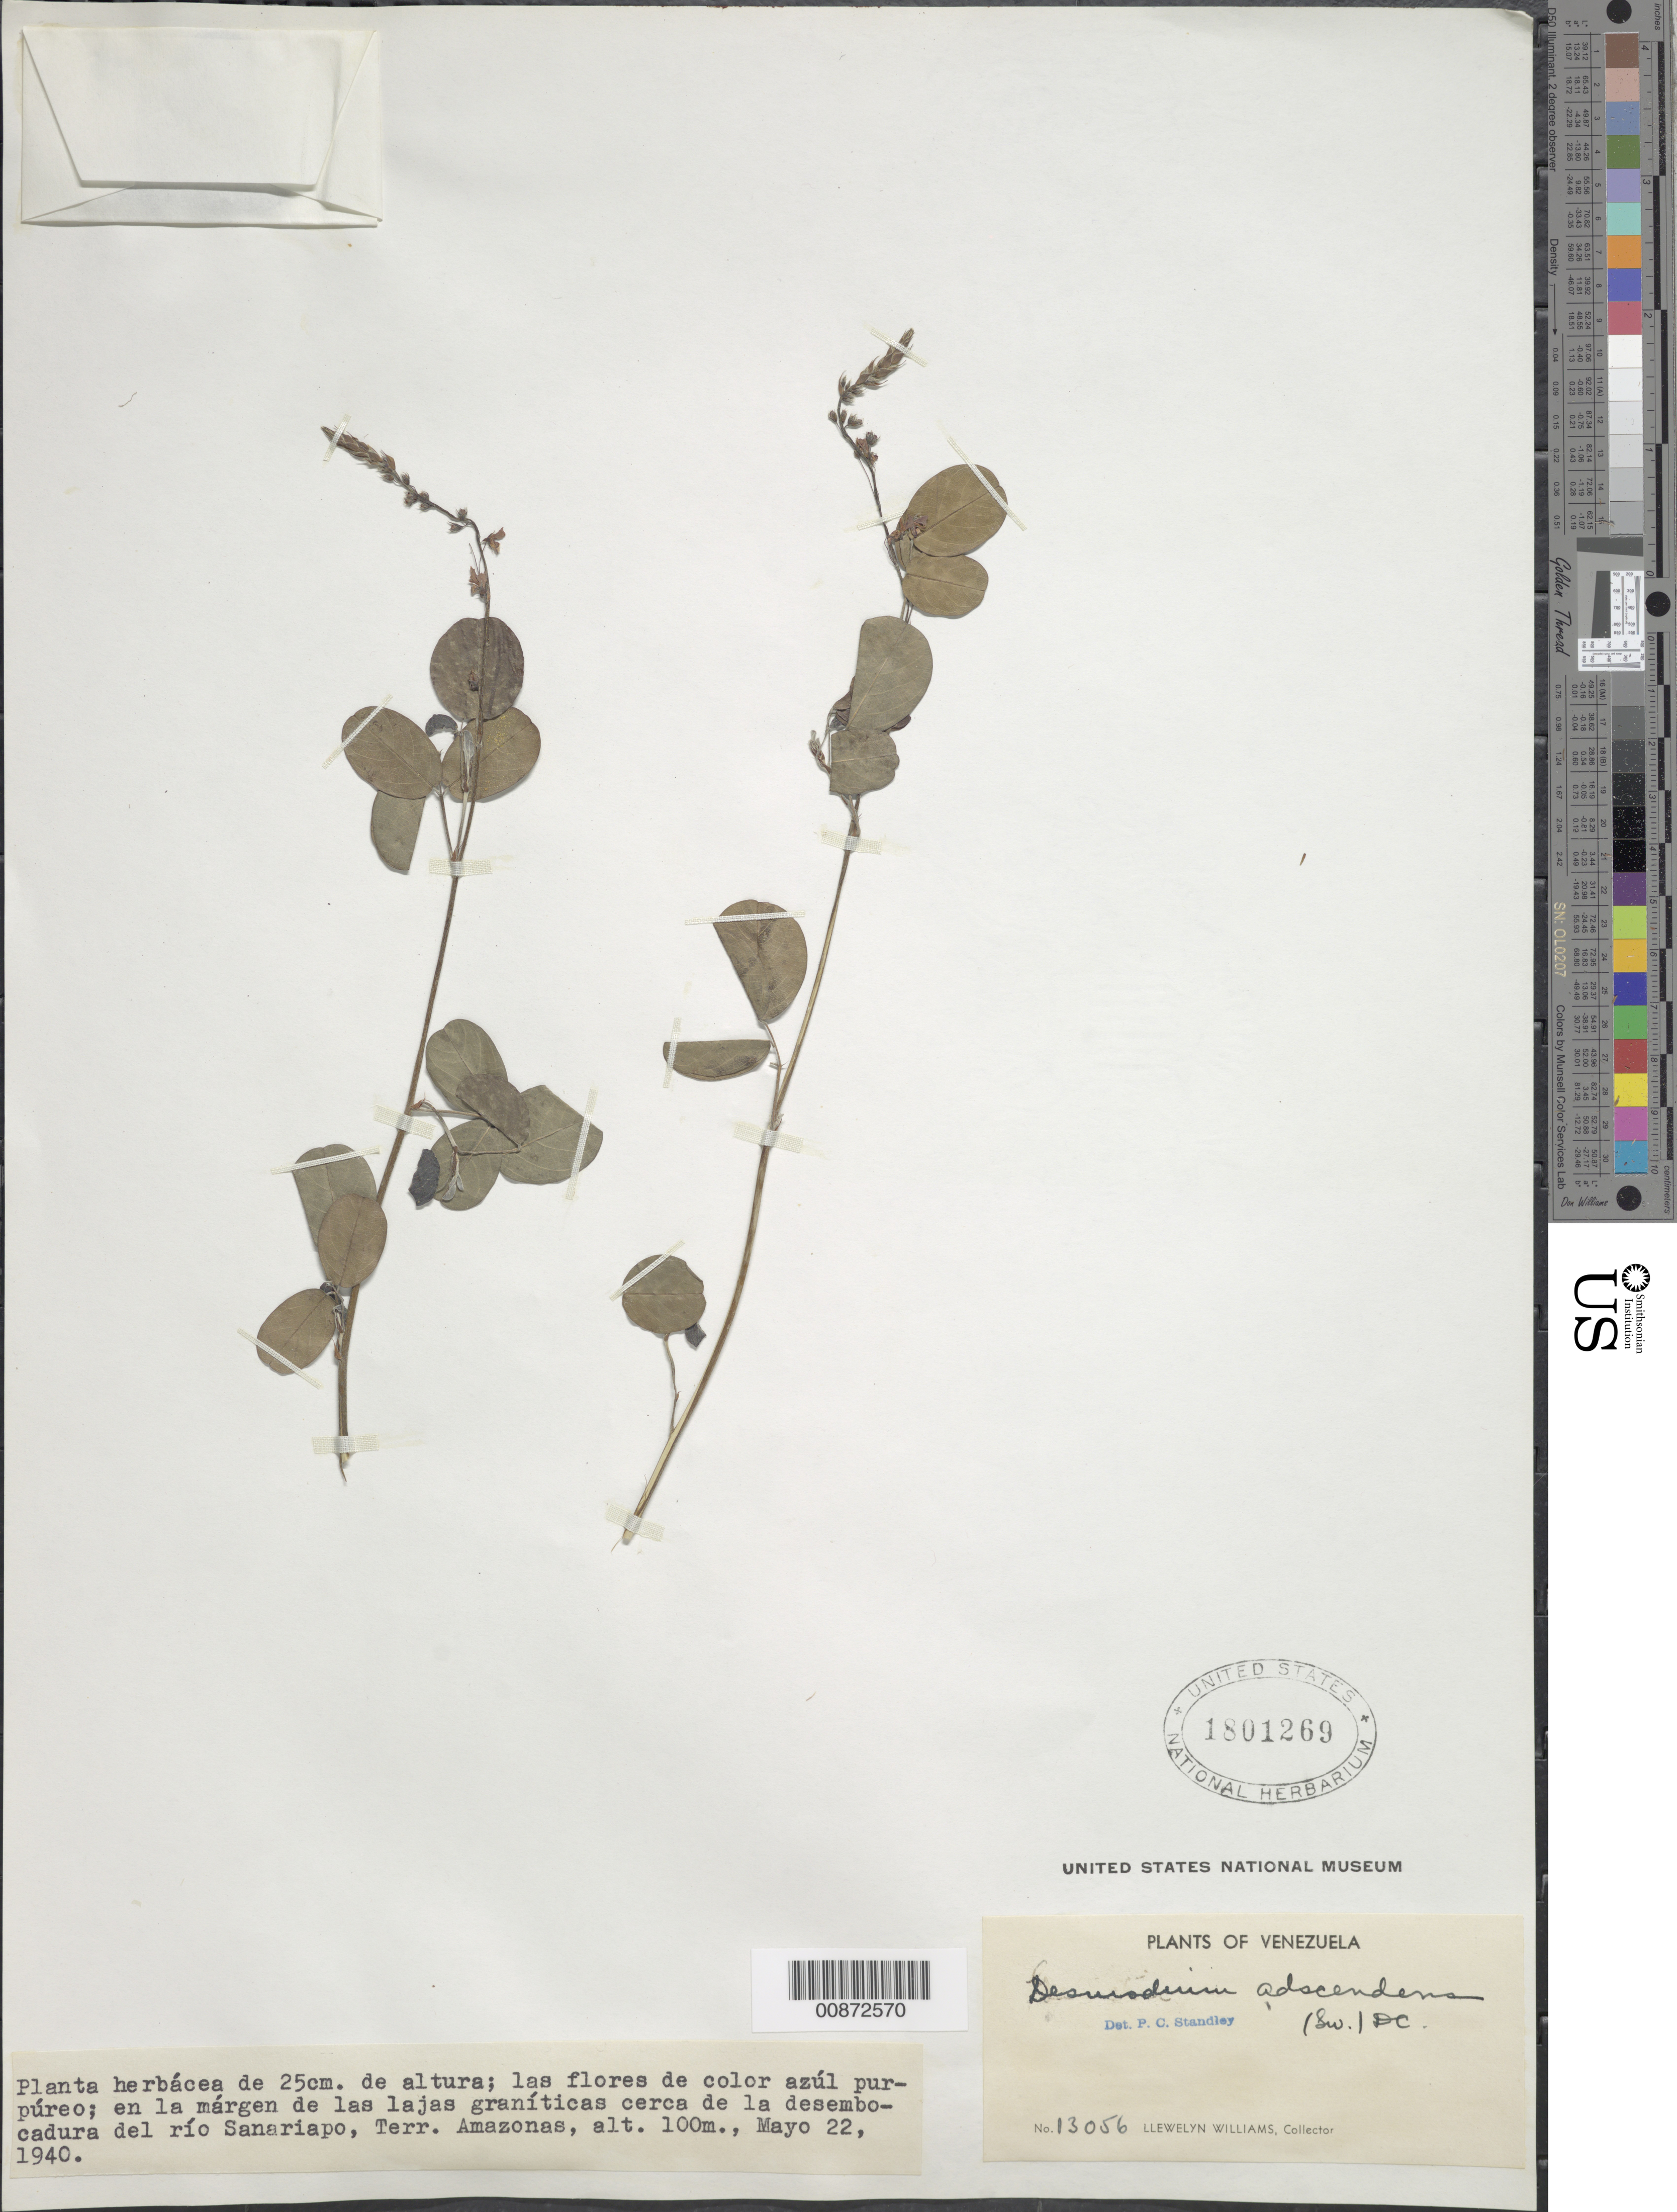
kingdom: Plantae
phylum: Tracheophyta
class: Magnoliopsida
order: Fabales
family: Fabaceae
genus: Grona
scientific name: Grona adscendens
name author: (Sw.) H. Ohashi & K. Ohashi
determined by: Strong, Mark T., (BOT), Smithsonian Institution - National Museum of Natural History (UNITED STATES)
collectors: Ll. Williams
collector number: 13056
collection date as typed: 22-May-40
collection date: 1940-05-22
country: Venezuela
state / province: Amazonas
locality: Río Sanariapo, cerca de su desembocadura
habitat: margen de las lajas graníticas cerce de la dessembocadura del rio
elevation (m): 100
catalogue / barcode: US 1801269